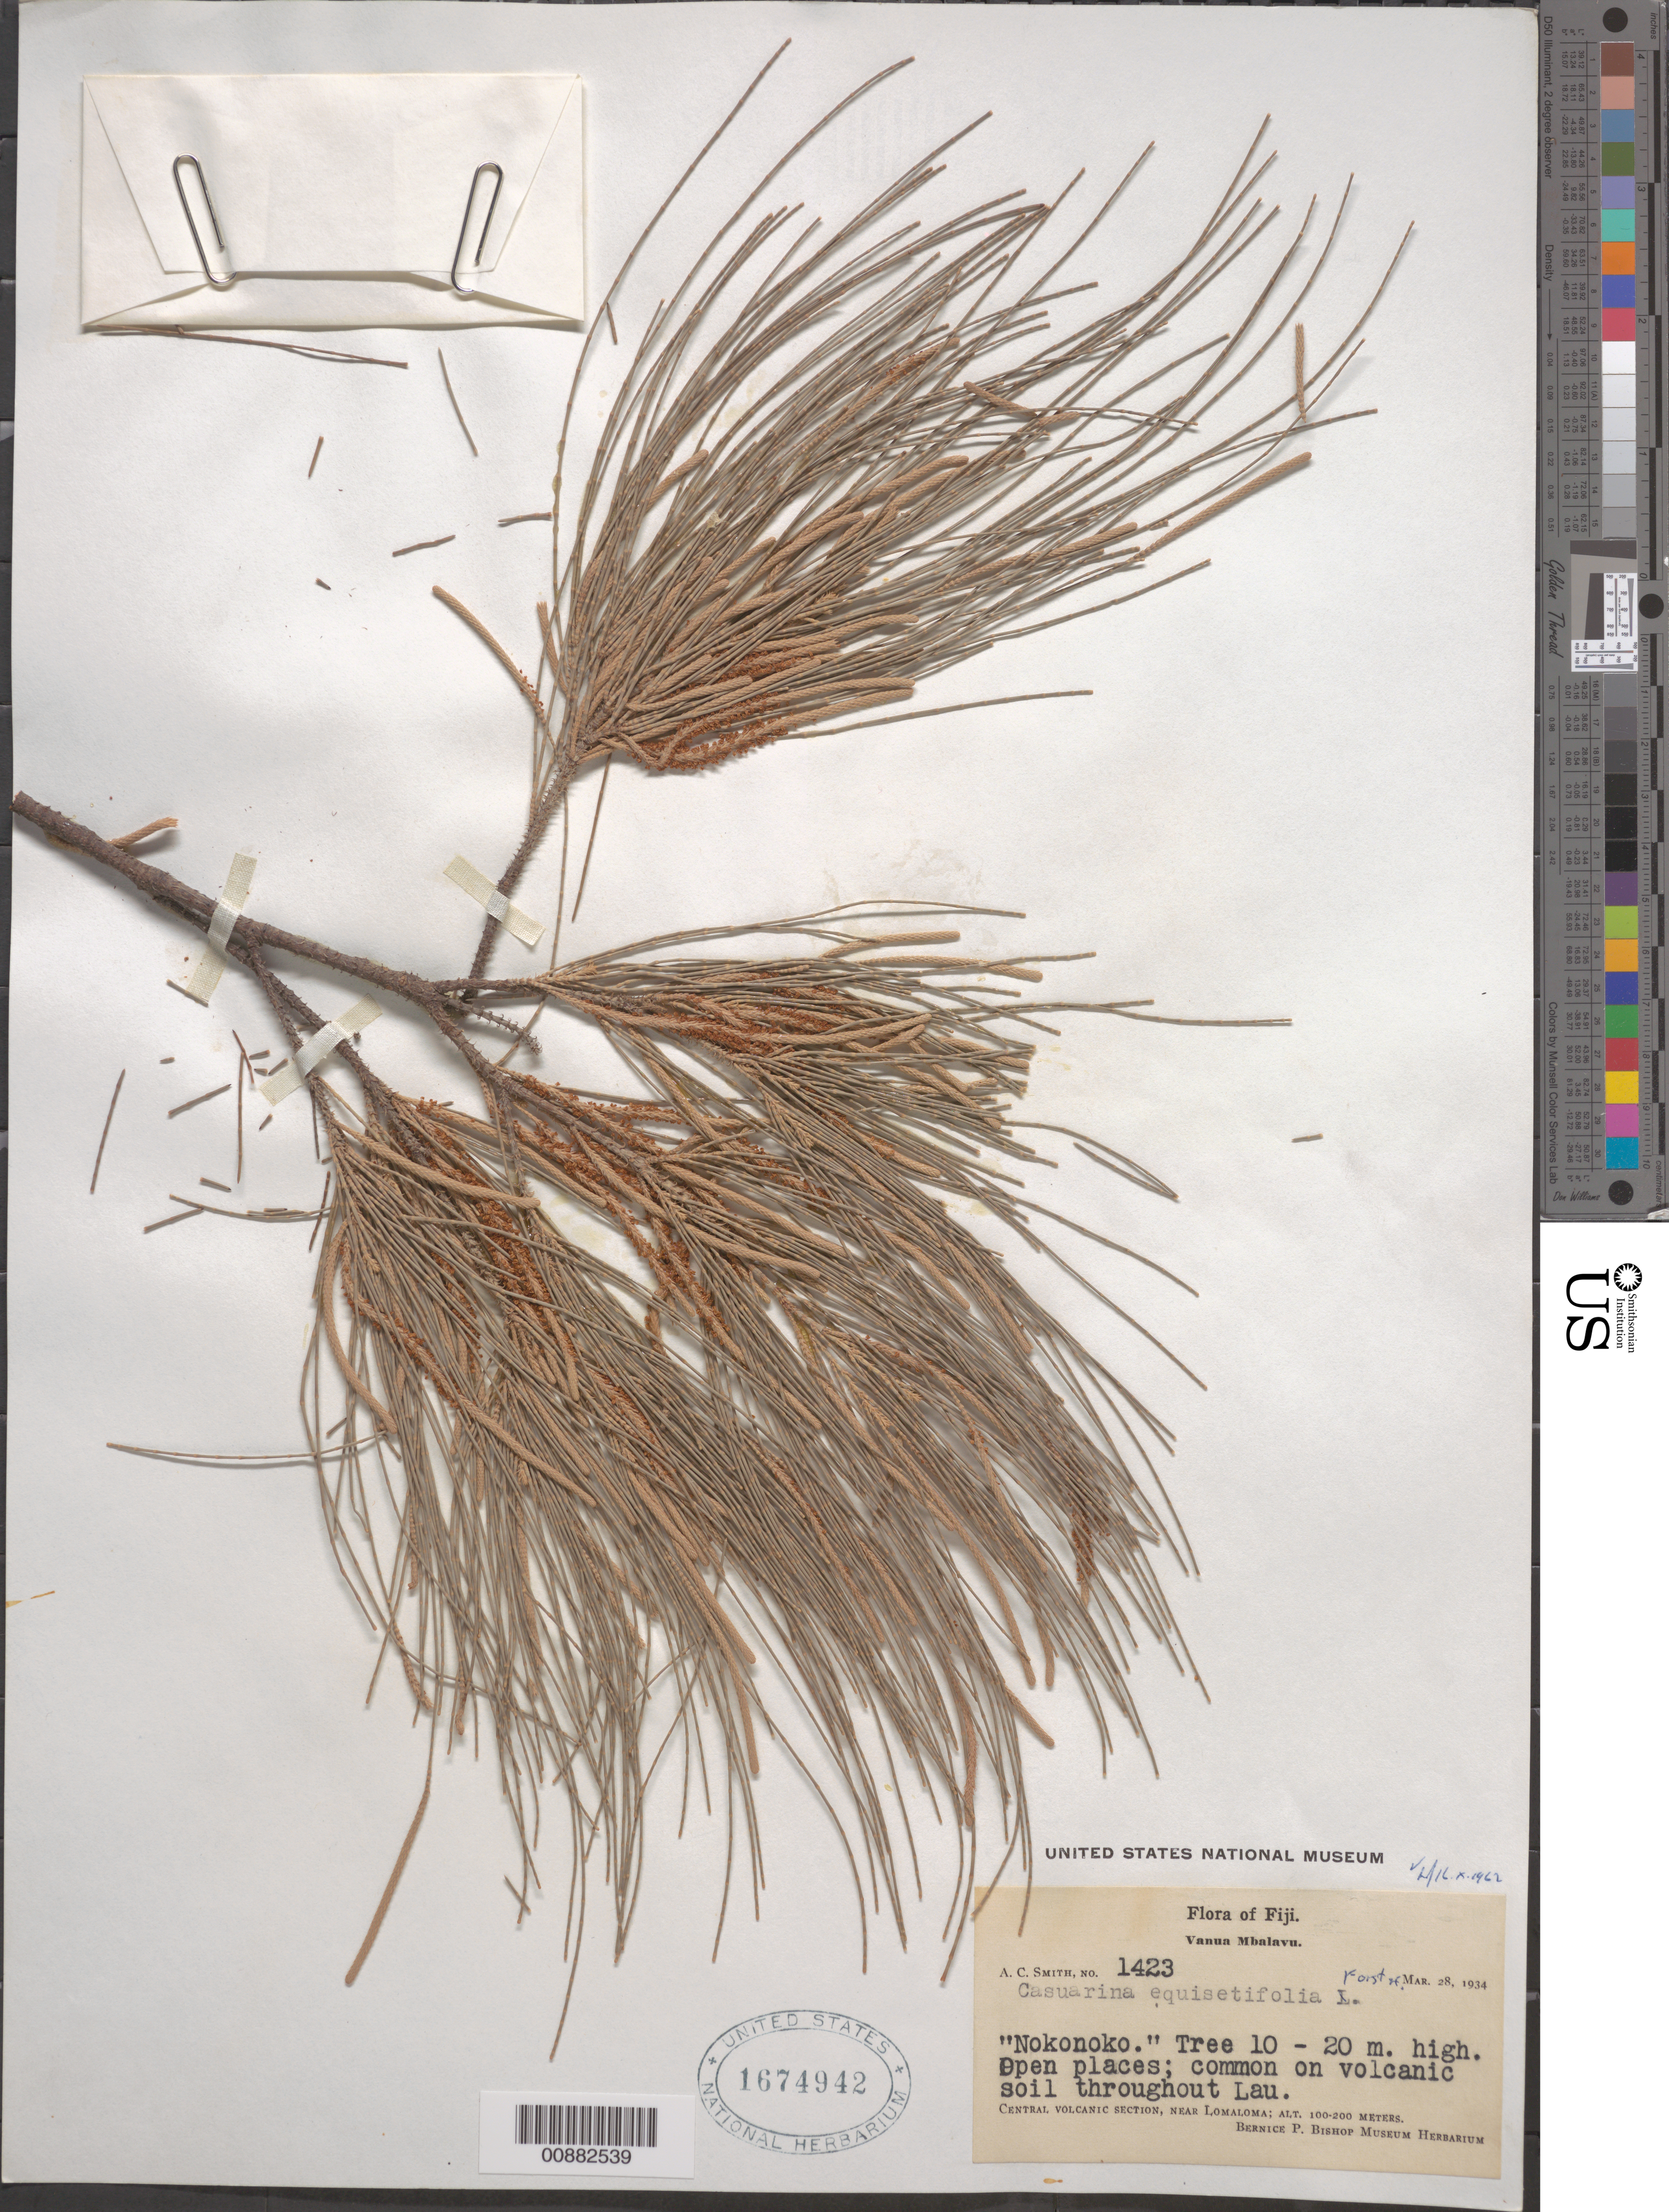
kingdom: Plantae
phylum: Tracheophyta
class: Magnoliopsida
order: Fagales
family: Casuarinaceae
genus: Casuarina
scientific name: Casuarina equisetifolia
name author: L.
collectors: C. A. Smith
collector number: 1423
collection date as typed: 28 Mar 1934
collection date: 1934-03-28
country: Fiji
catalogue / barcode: US 1674942